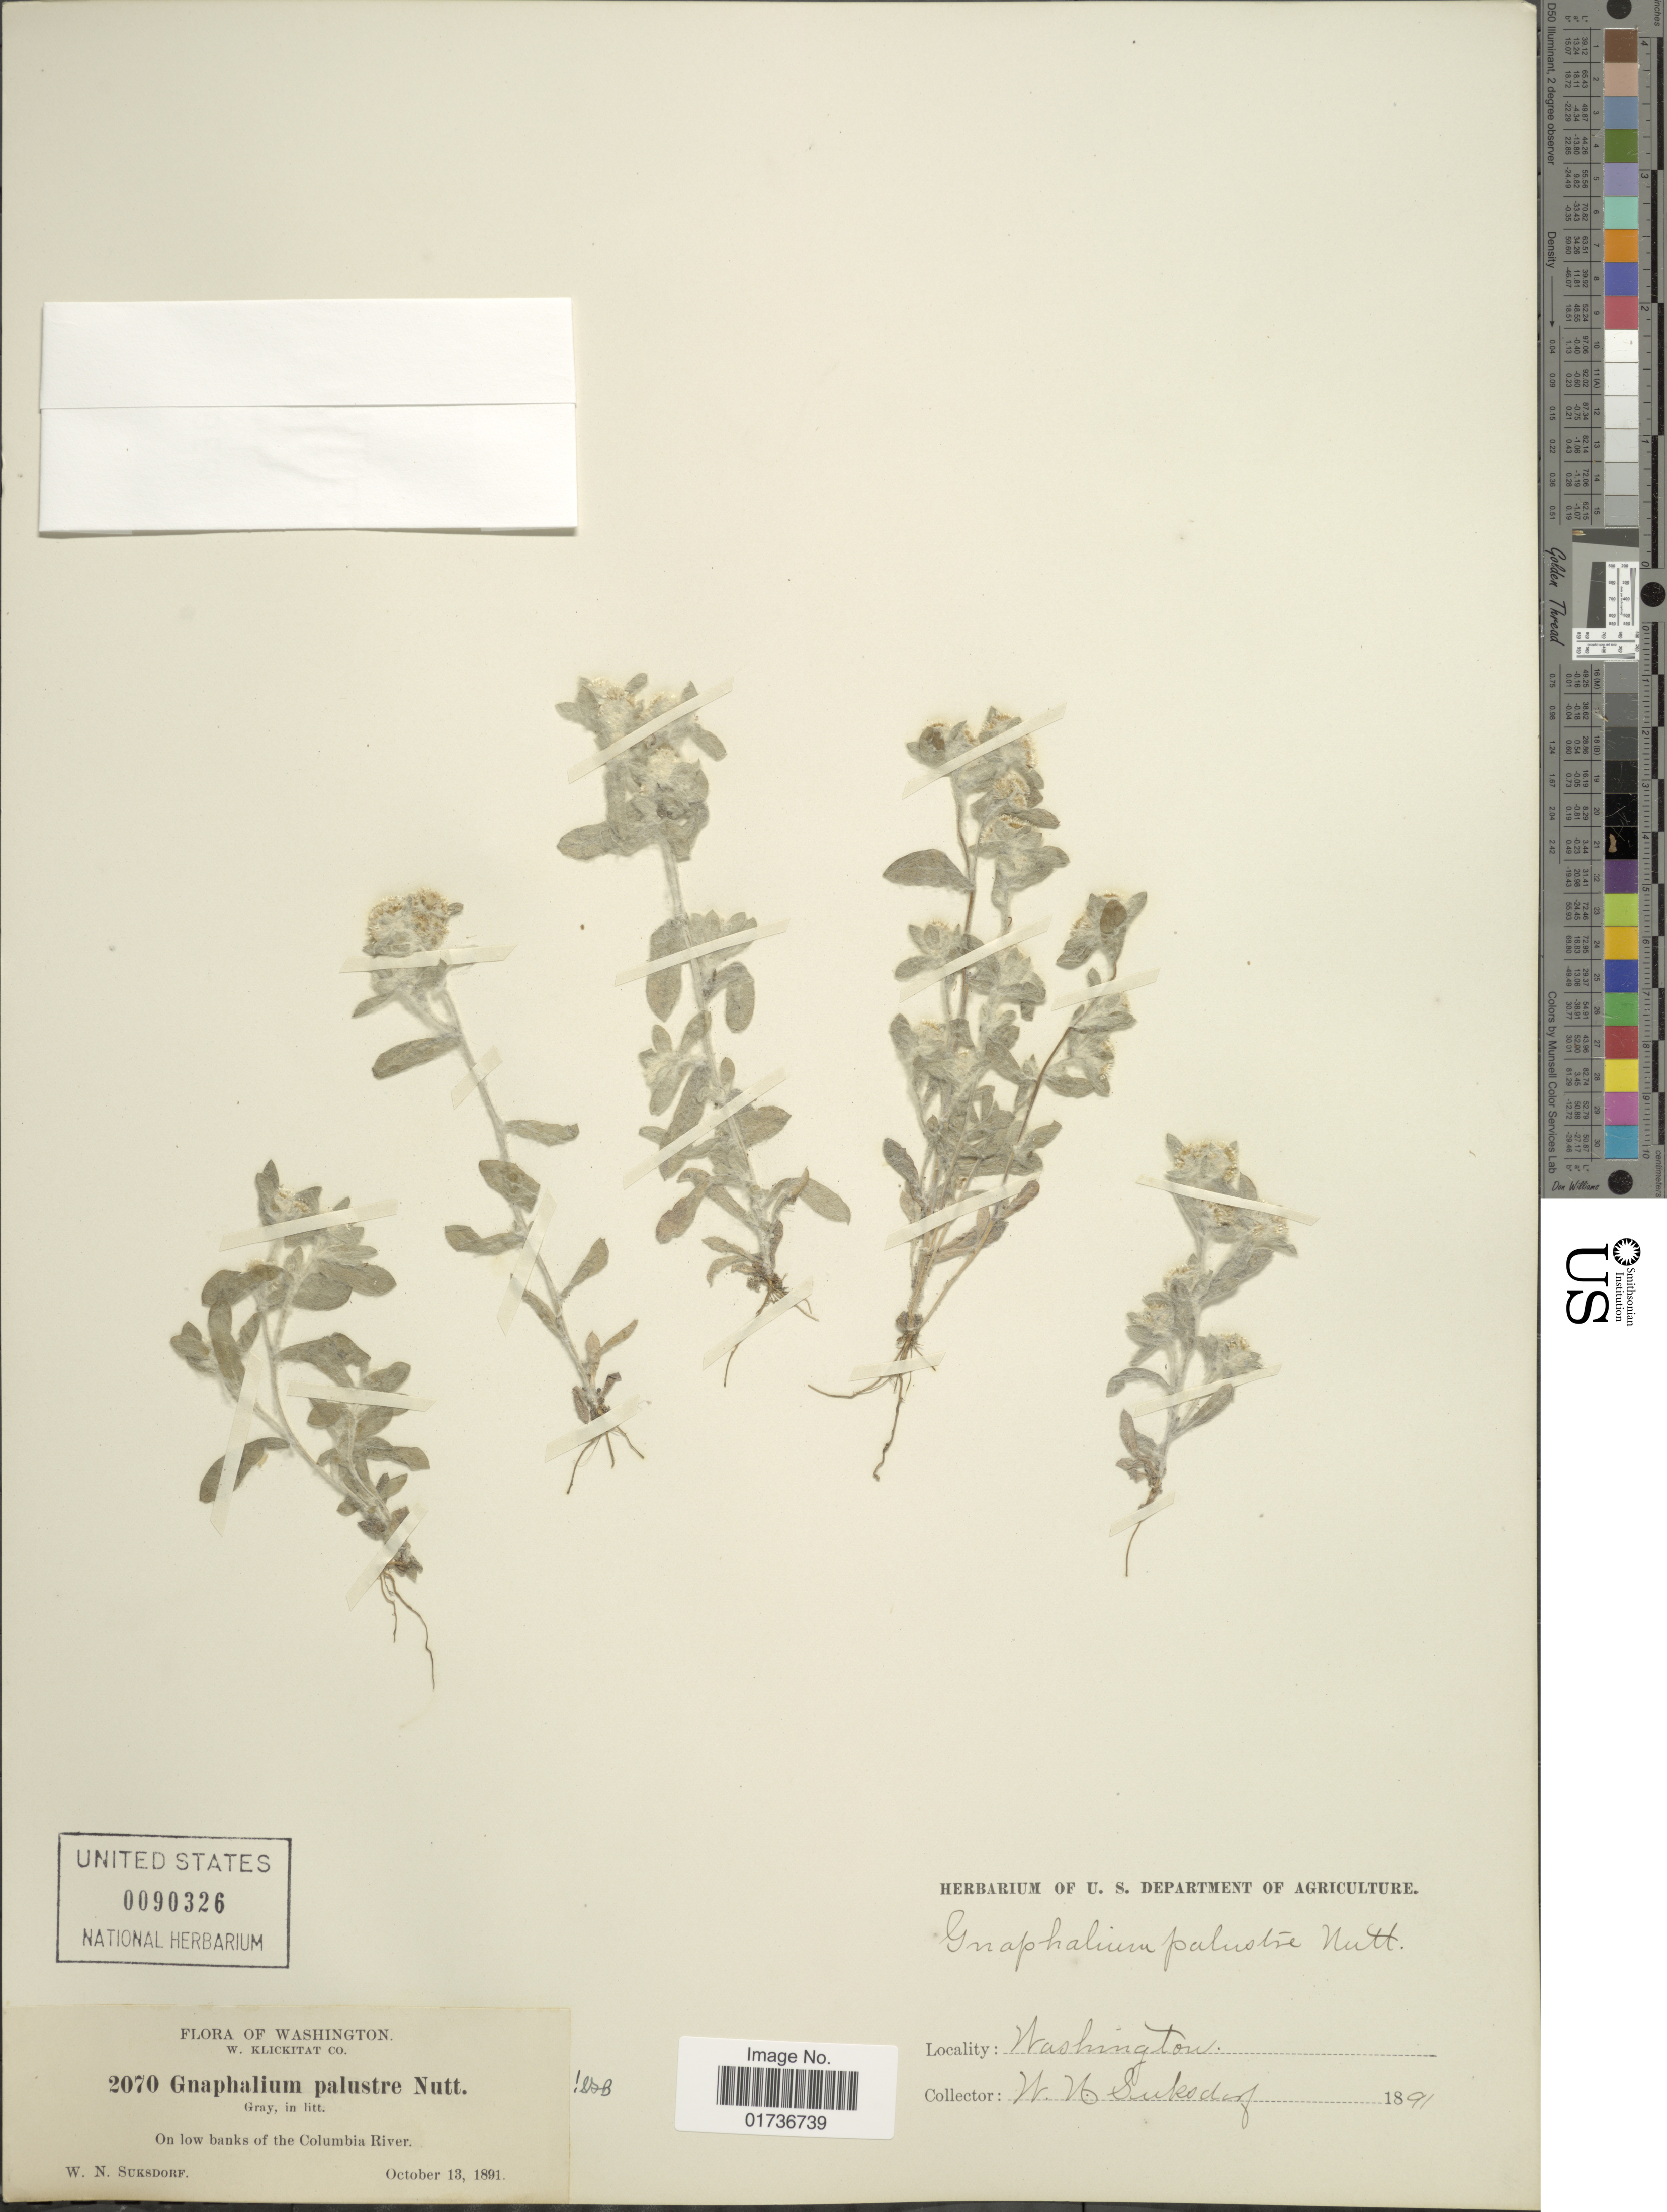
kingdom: Plantae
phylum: Tracheophyta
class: Magnoliopsida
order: Asterales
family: Asteraceae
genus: Gnaphalium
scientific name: Gnaphalium palustre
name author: Nutt.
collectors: W. N. Suksdorf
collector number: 2070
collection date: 1891-10-13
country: United States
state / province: Washington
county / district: Klickitat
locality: W. Klickitat Co, On low banks of the Columbia River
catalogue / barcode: US 90326